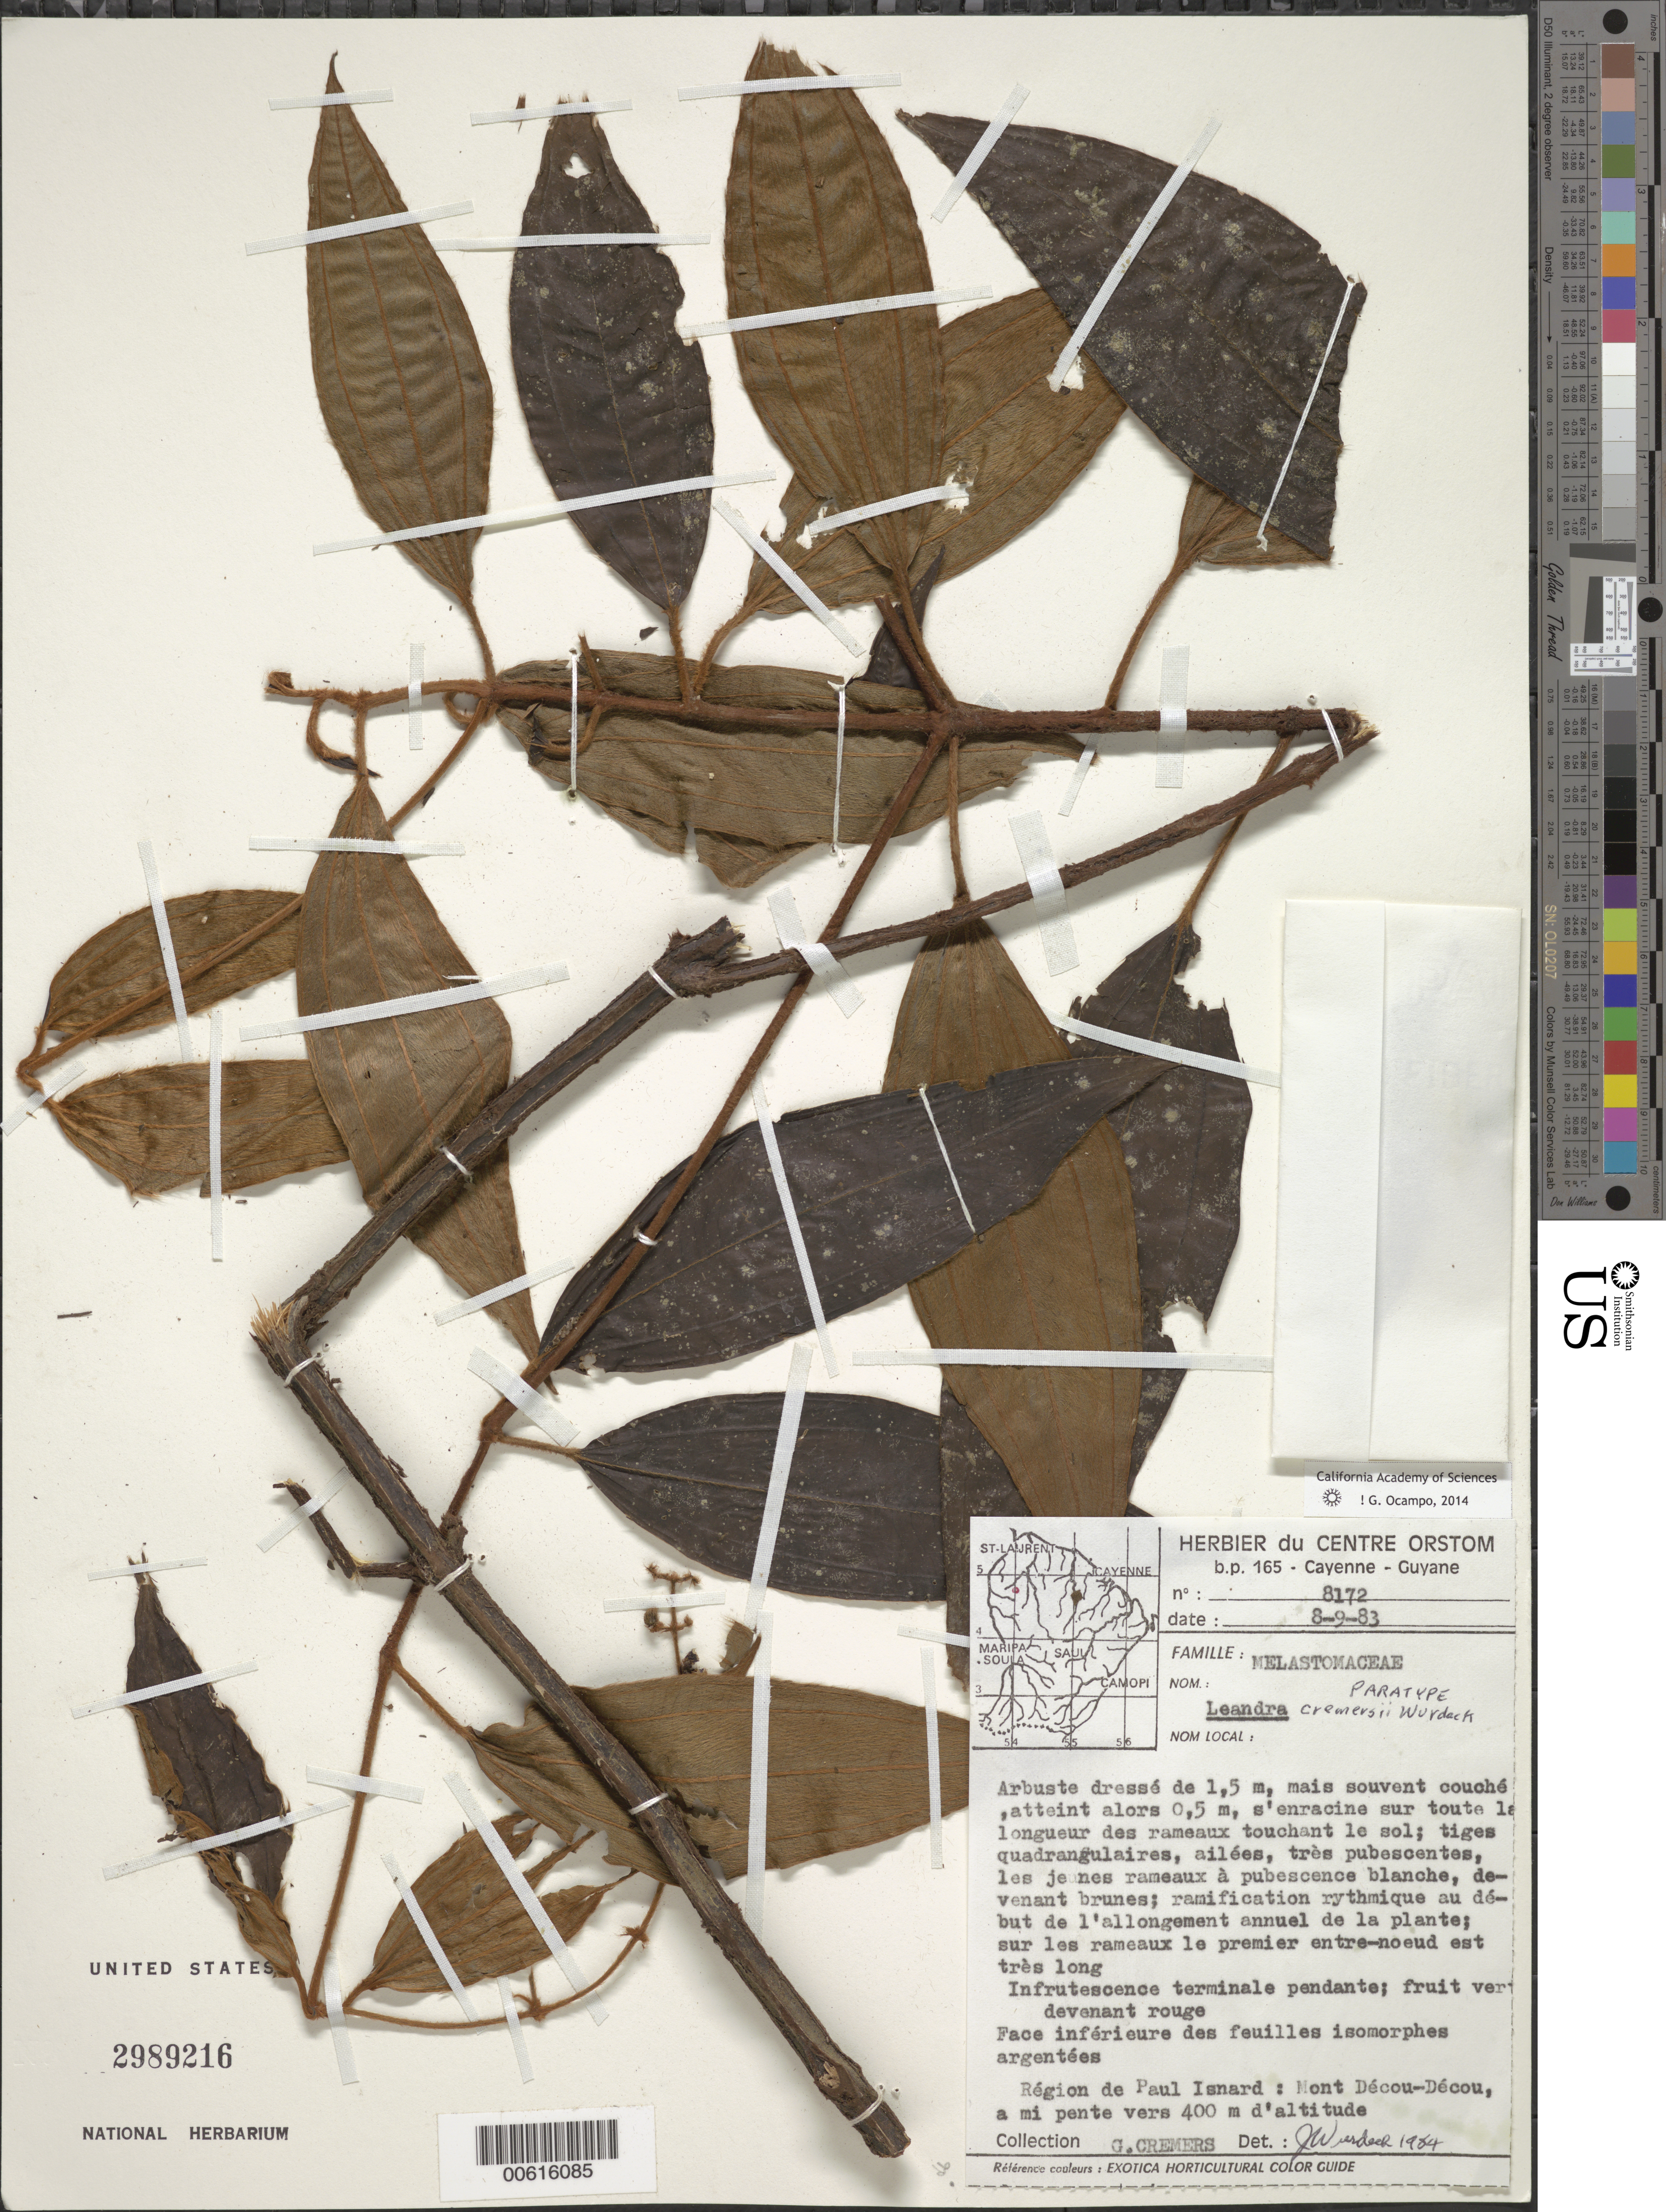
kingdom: Plantae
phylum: Tracheophyta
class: Magnoliopsida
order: Myrtales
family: Melastomataceae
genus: Leandra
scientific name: Leandra cremersii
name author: Wurdack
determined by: Wurdack, John J., (US), US (UNITED STATES)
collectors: G. Cremers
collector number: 8172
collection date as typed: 8-Aug-83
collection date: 1983-08-08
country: French Guiana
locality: Paul Isnard région, Citron, Mont Décou Décou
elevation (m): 400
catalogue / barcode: US 2989216